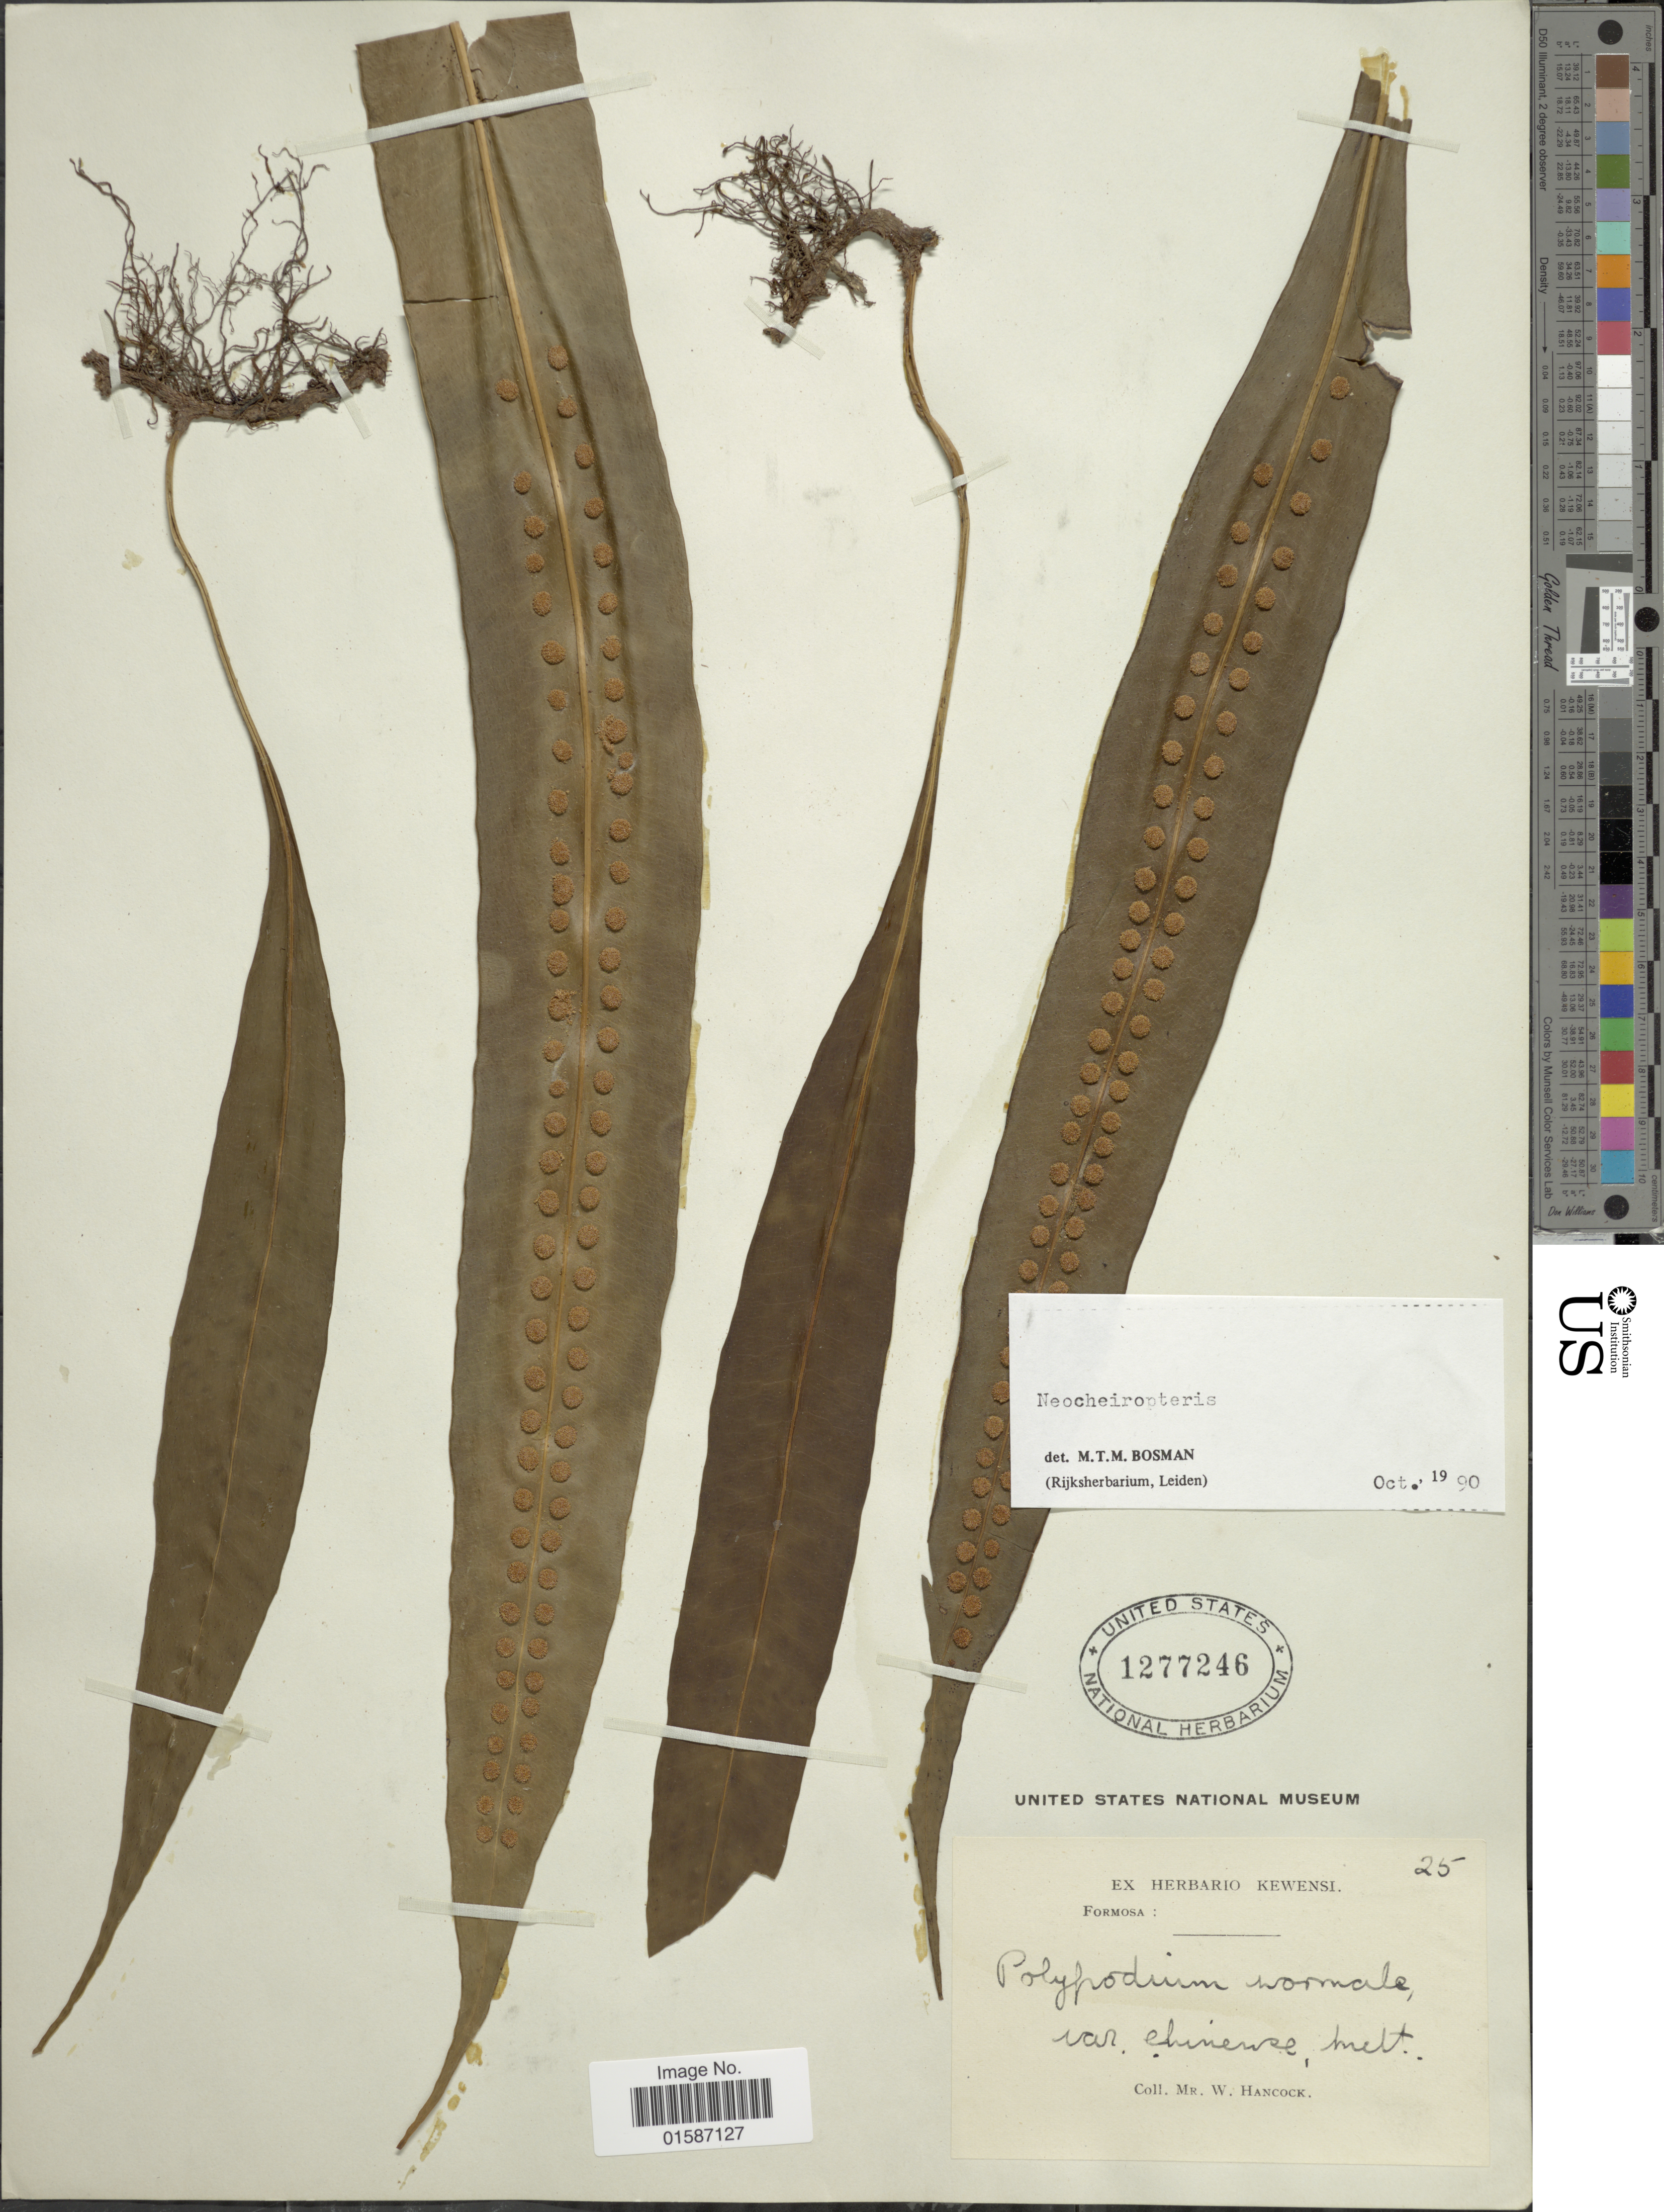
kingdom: Plantae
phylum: Tracheophyta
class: Polypodiopsida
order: Polypodiales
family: Polypodiaceae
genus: Tricholepidium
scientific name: Tricholepidium normale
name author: (D. Don) Ching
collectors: W. Hancock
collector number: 25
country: Taiwan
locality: Formosa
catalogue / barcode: US 1277246